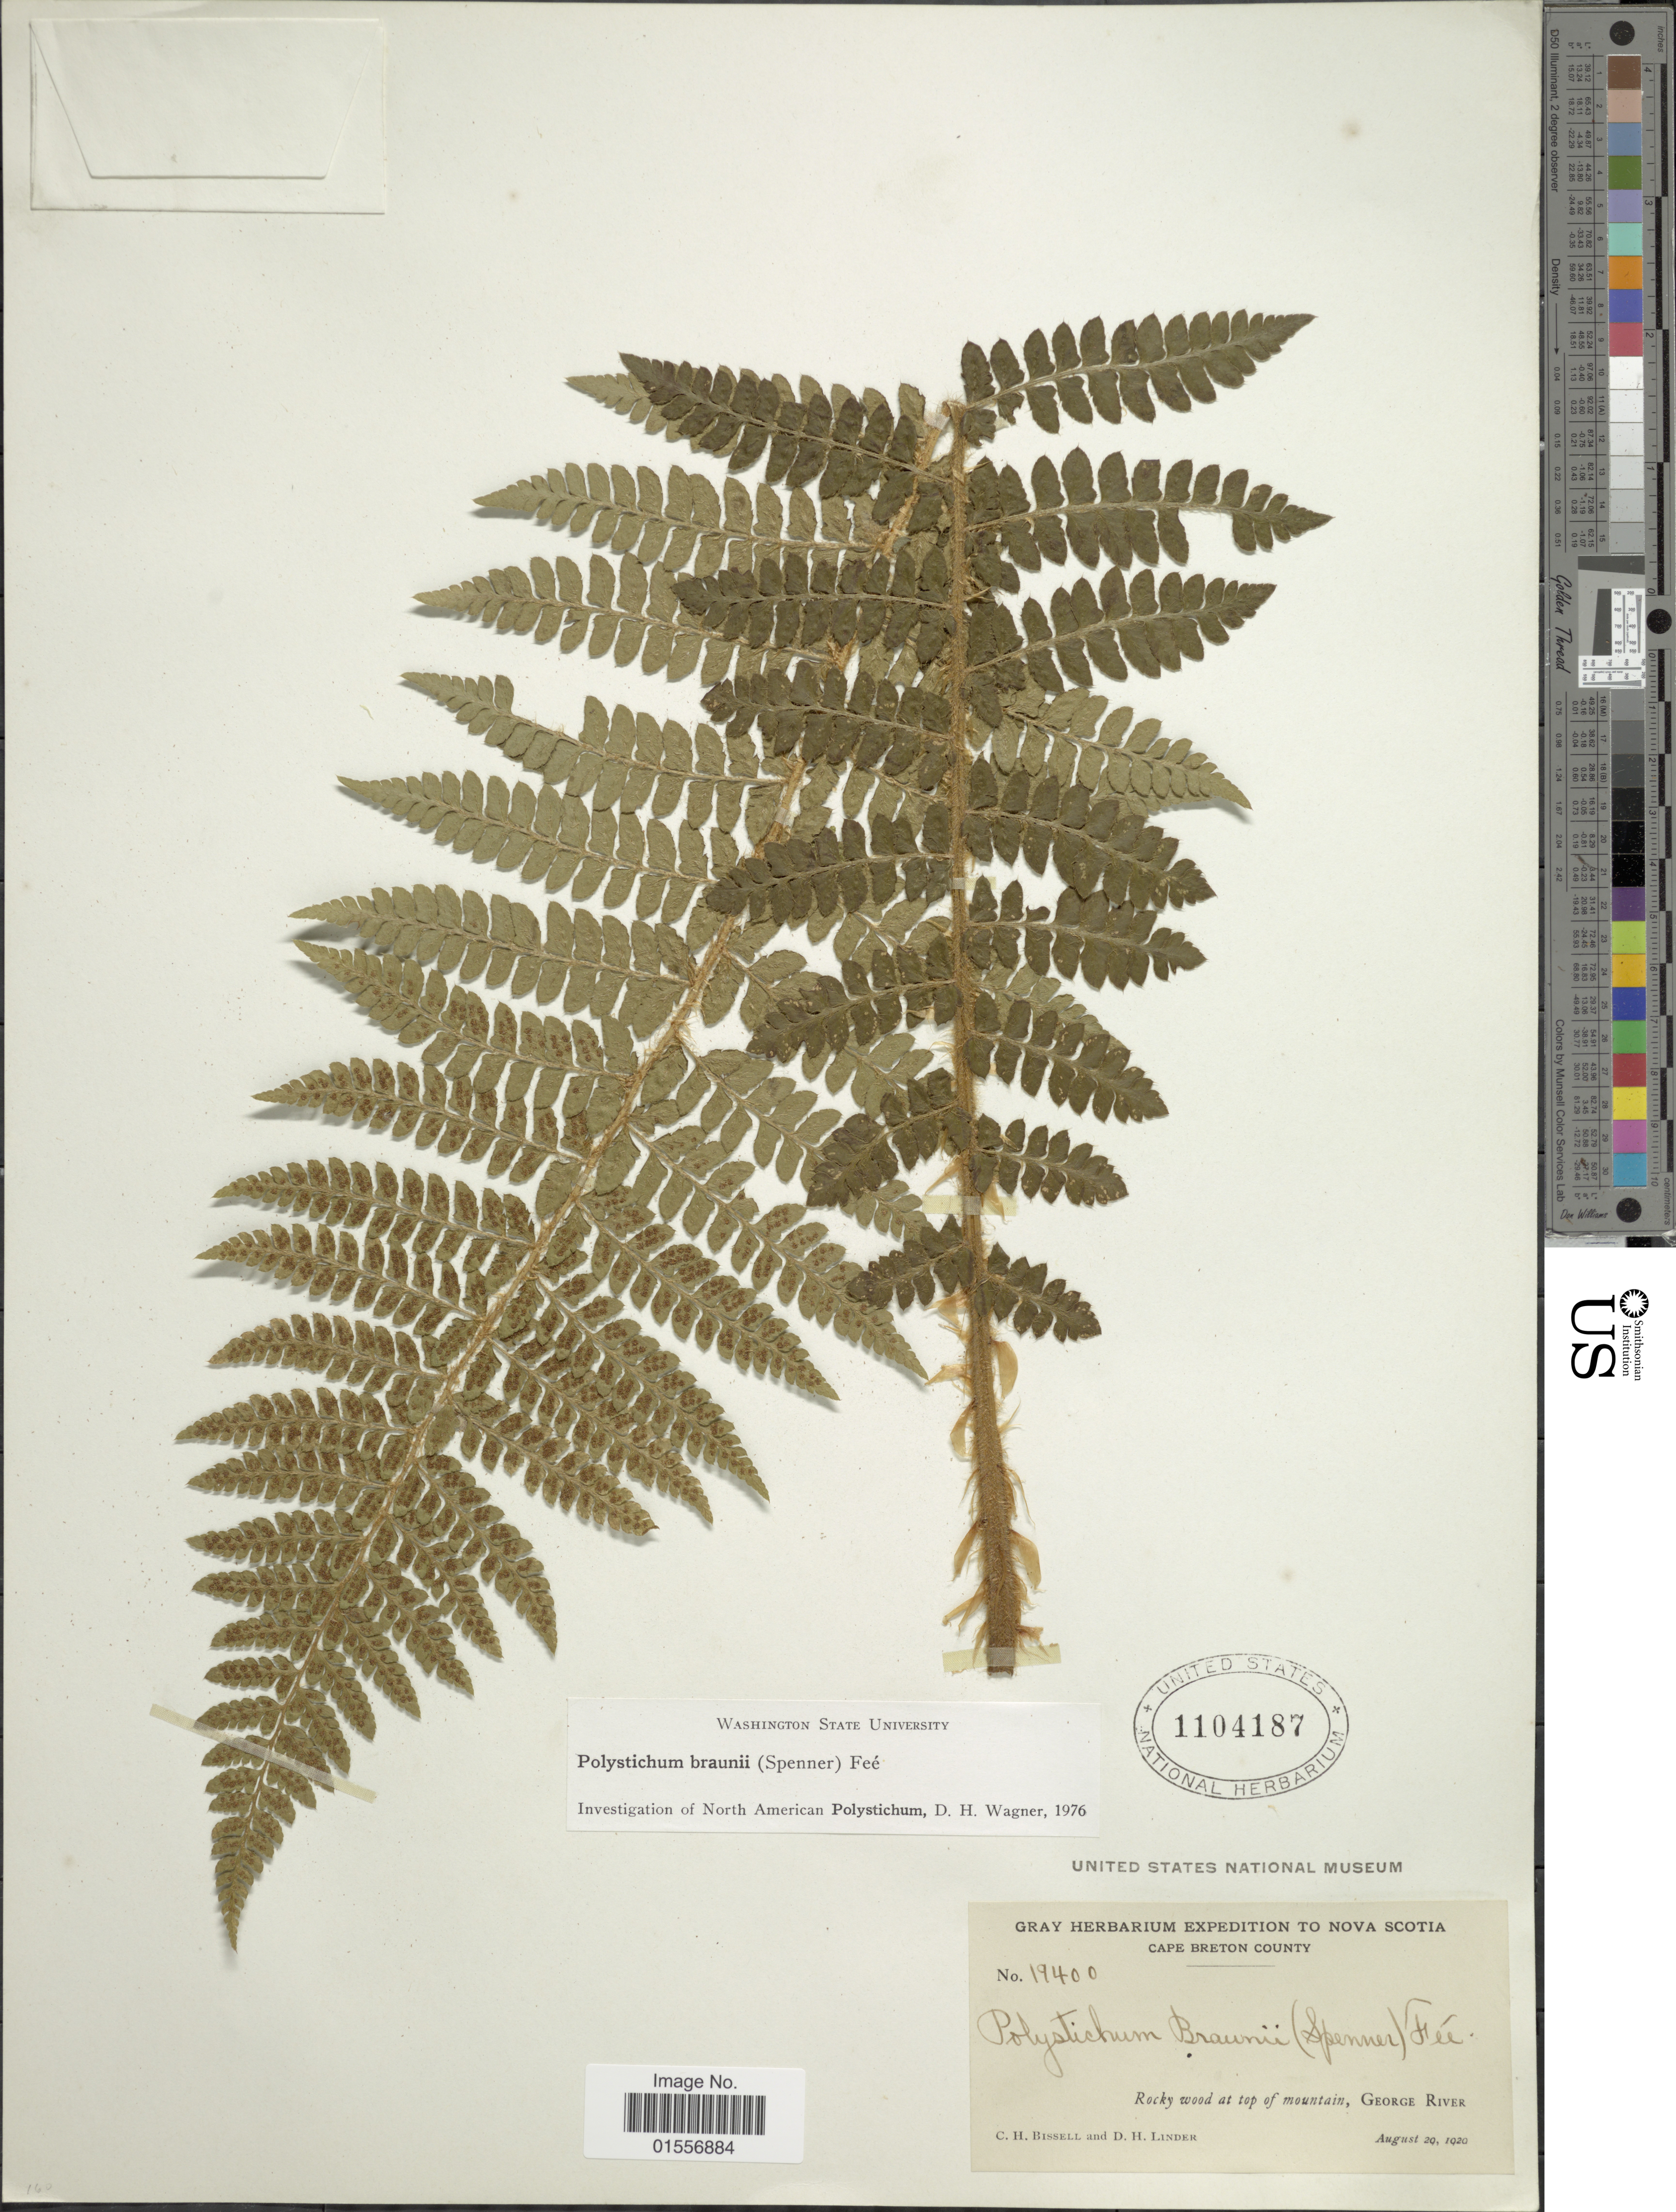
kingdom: Plantae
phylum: Tracheophyta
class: Polypodiopsida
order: Polypodiales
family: Dryopteridaceae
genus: Polystichum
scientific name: Polystichum braunii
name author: (Spenn.) Fée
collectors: C. Bissell & D. Linder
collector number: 19400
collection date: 1920-08-20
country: Canada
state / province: Nova Scotia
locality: Cape Breton County, rocky wood at top of mountain, George River.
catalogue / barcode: US 1104187